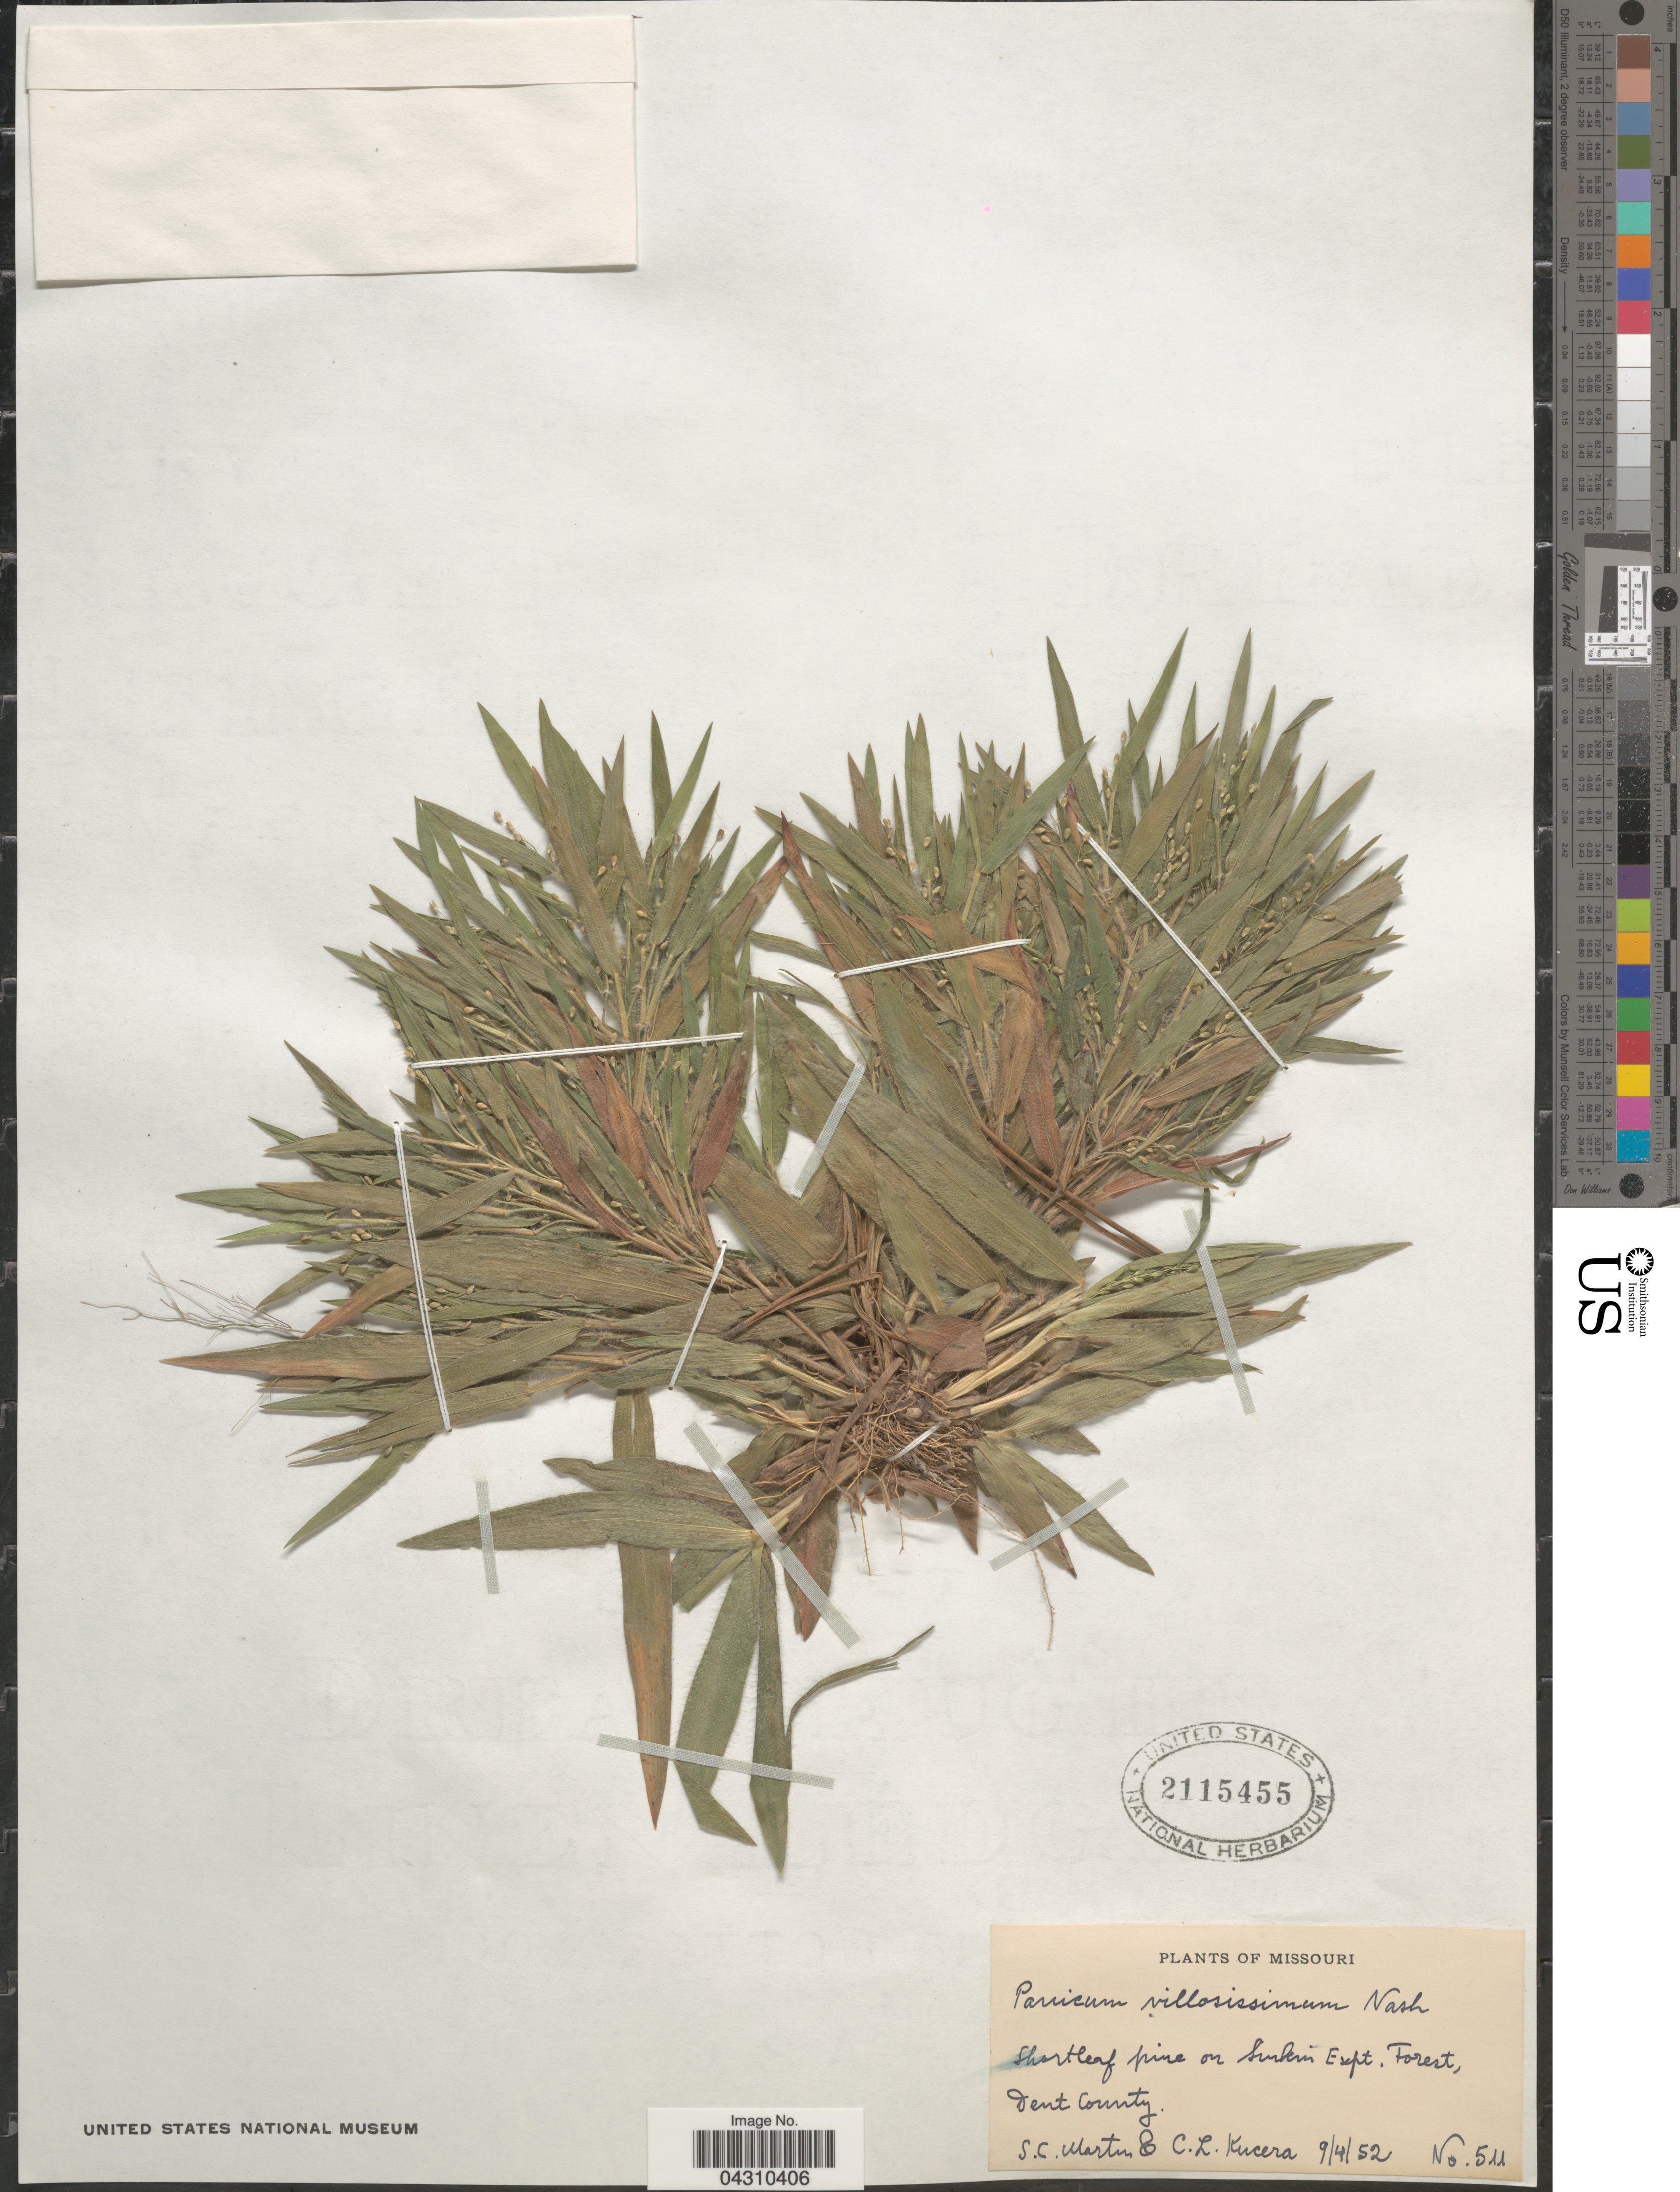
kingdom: Plantae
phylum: Tracheophyta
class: Liliopsida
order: Poales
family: Poaceae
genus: Dichanthelium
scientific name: Dichanthelium acuminatum var. acuminatum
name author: (Sw.) Gould & C.A. Clark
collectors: S. C. Martin & C. Kucera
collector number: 511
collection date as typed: Transcribed d/m/y: 4/9/52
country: United States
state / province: Missouri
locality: Shortleaf pine on Sinkin Expt. Forest, Dent County.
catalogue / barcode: US 2115455